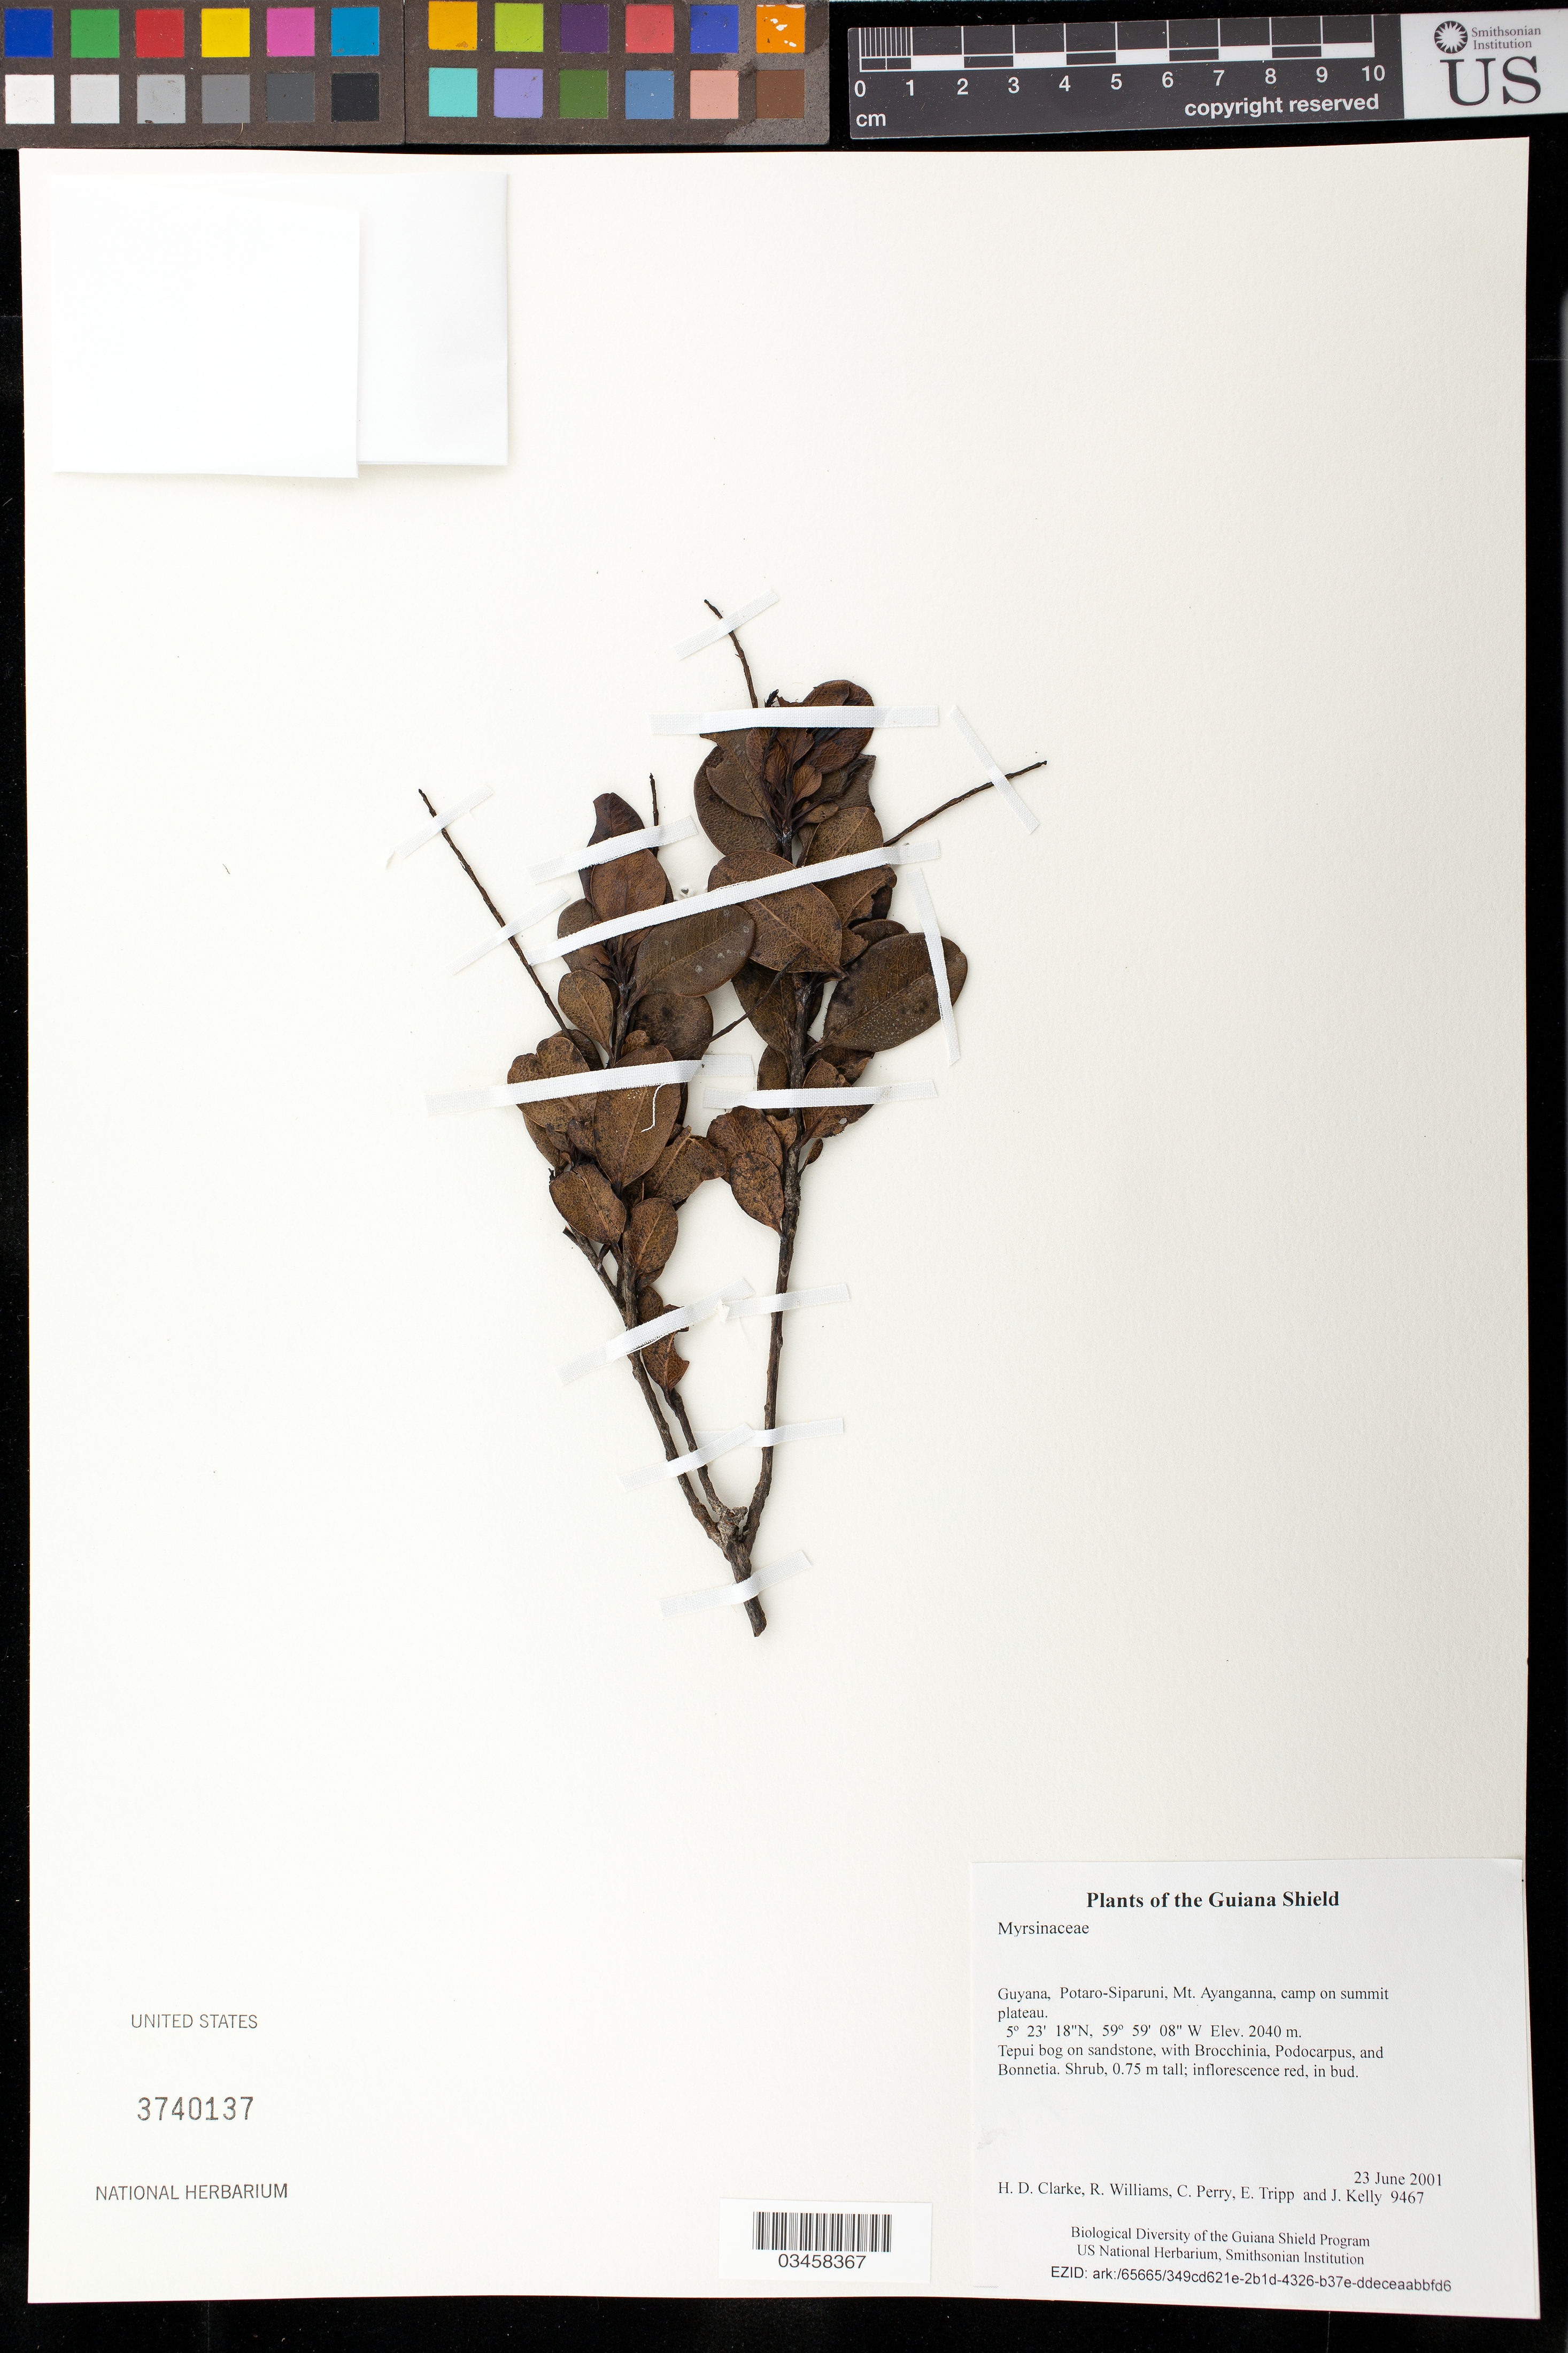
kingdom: Plantae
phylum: Tracheophyta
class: Magnoliopsida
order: Ericales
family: Primulaceae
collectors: H. D. Clarke, R. Williams, C. Perry, E. Tripp & J. Kelly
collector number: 9467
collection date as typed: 23 June 2001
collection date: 2001-06-23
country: Guyana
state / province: Potaro-Siparuni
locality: Mt. Ayanganna, camp on summit plateau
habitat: Tepui bog on sandstone, with Brocchinia, Podocarpus, and Bonnetia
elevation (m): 2040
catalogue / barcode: US 3740137